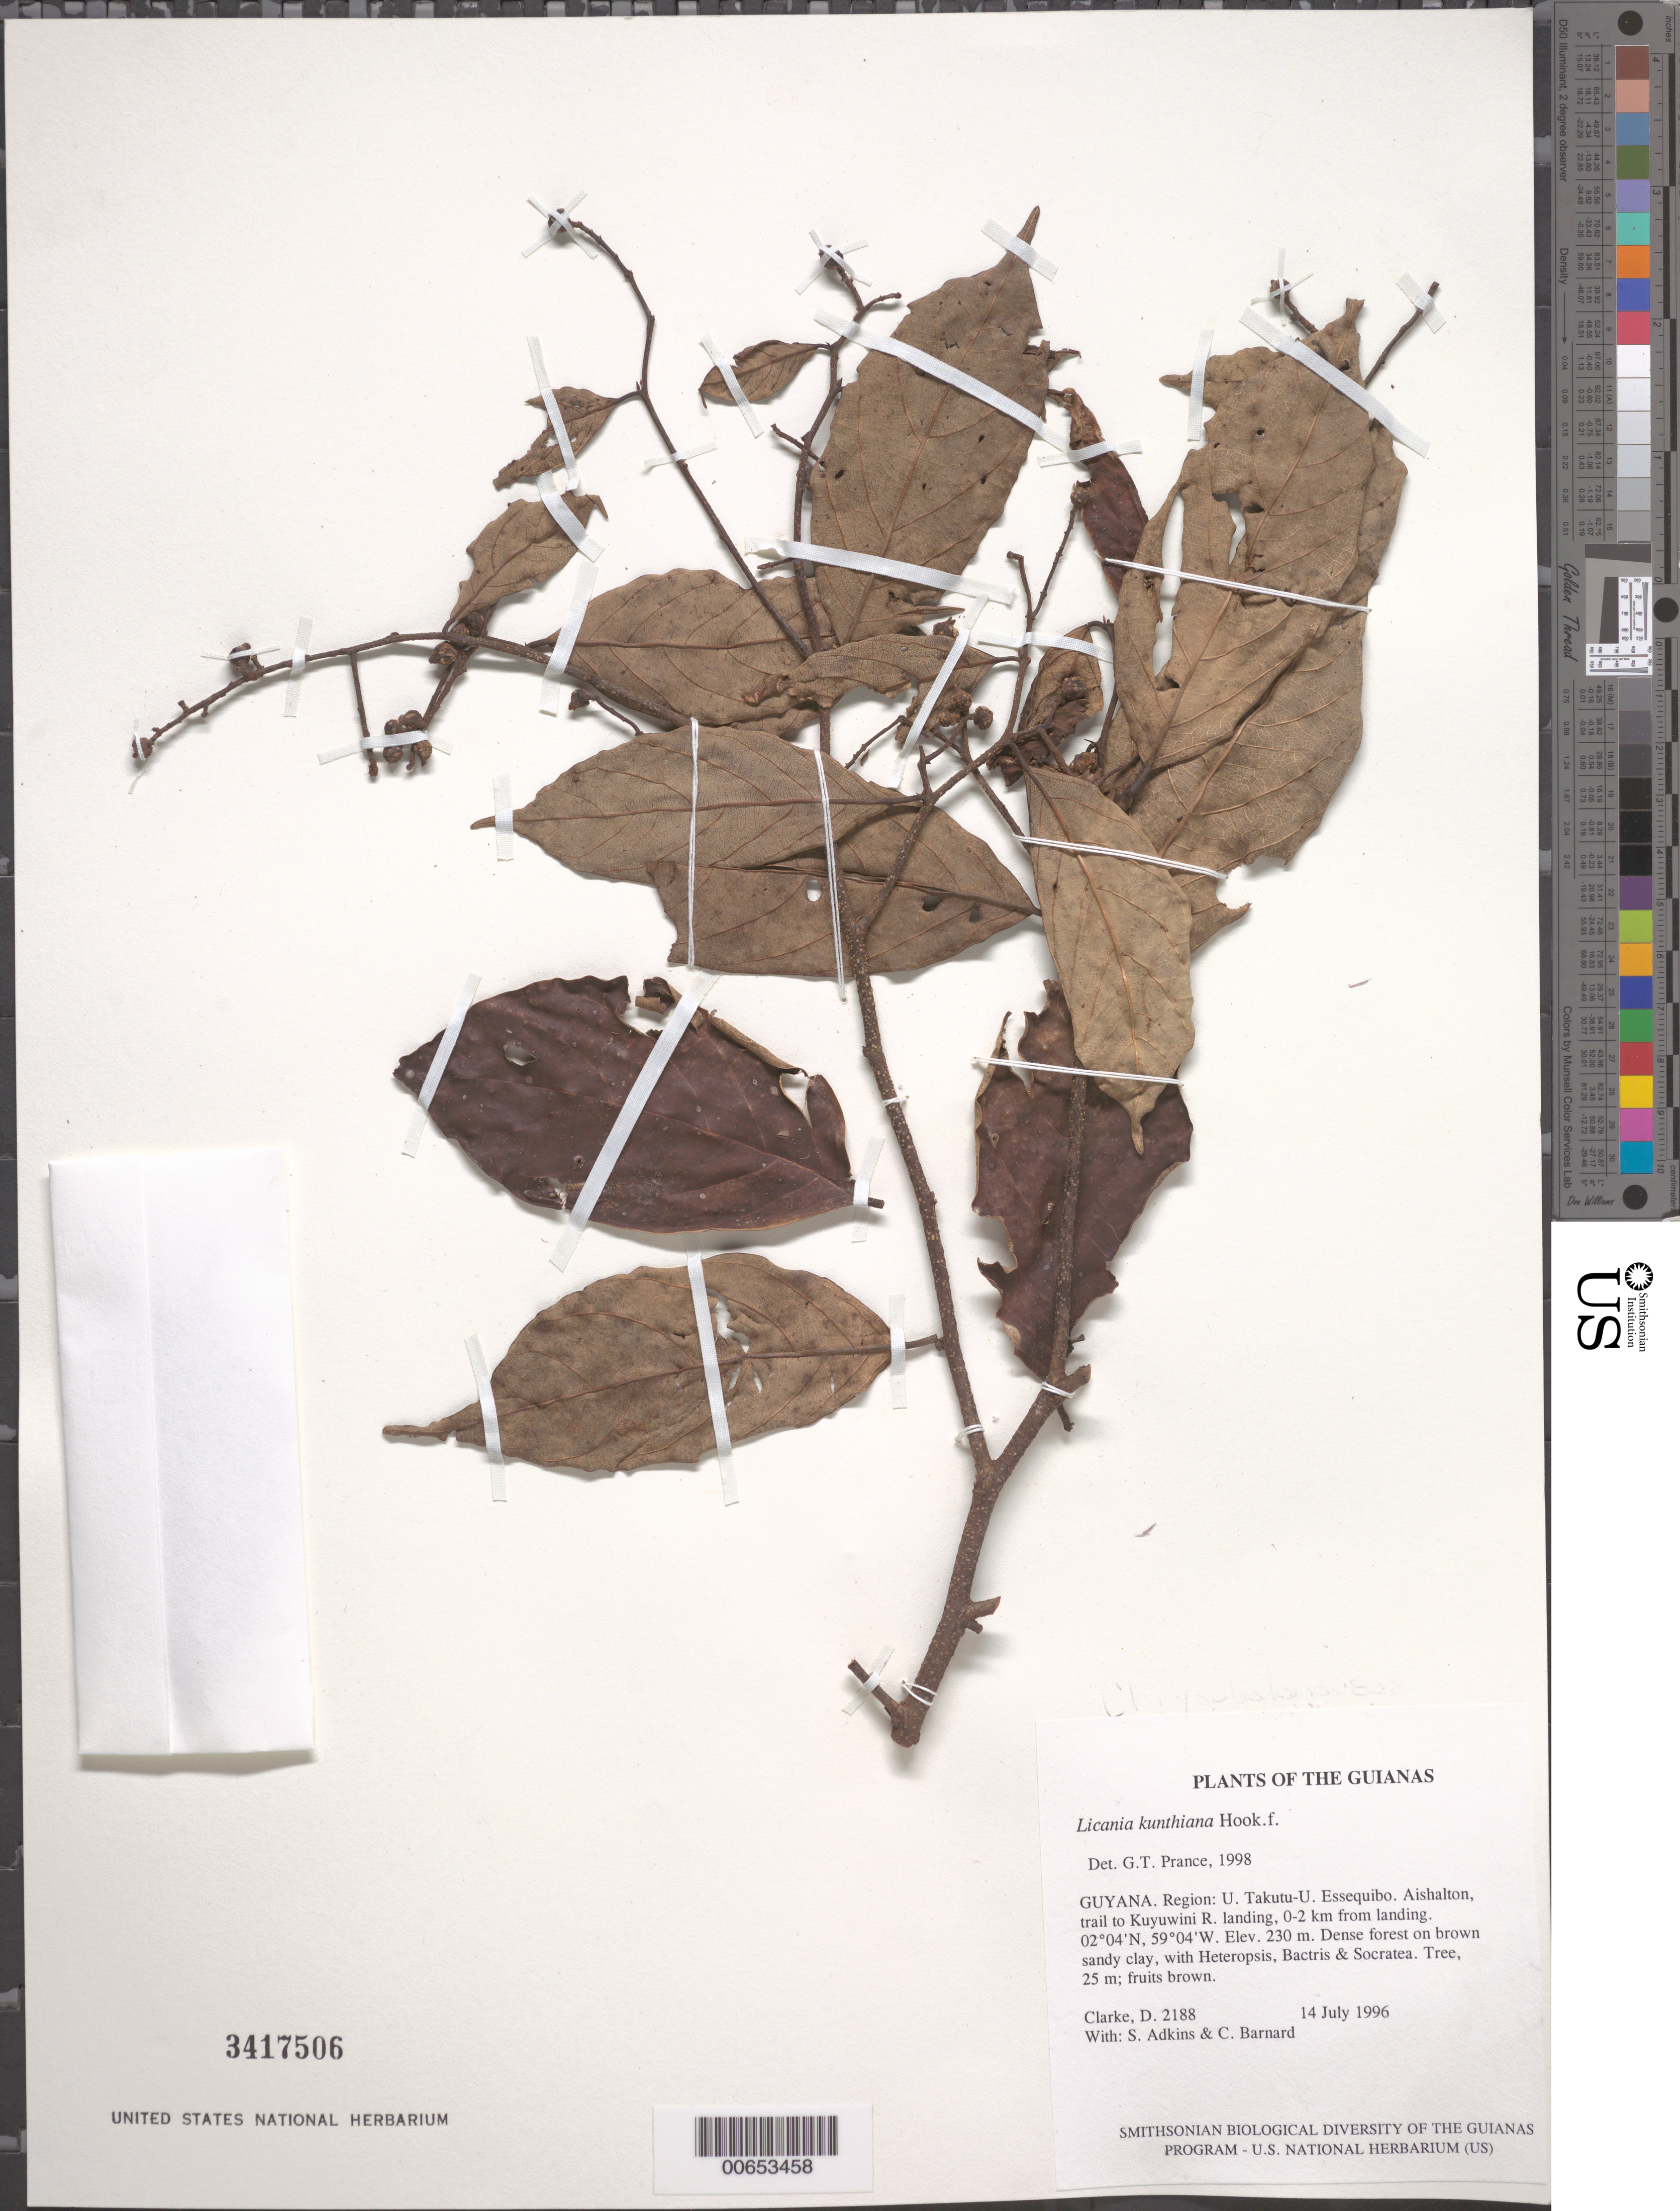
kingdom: Plantae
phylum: Tracheophyta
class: Magnoliopsida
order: Malpighiales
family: Chrysobalanaceae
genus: Licania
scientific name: Licania kunthiana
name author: Hook. f. in Mart.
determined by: Prance, G. T.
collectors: H. D. Clarke, S. Adkins & C. Bernard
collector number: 2188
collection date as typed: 14 July 1996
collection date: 1996-07-14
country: Guyana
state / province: U. Takutu-U. Essequibo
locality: Aishalton, trail to Kuyuwini R. landing, 0-2 km from landing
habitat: Dense forest on brown sandy clay, with Heteropsis, Bactris & Socratea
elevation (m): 230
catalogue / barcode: US 3417506